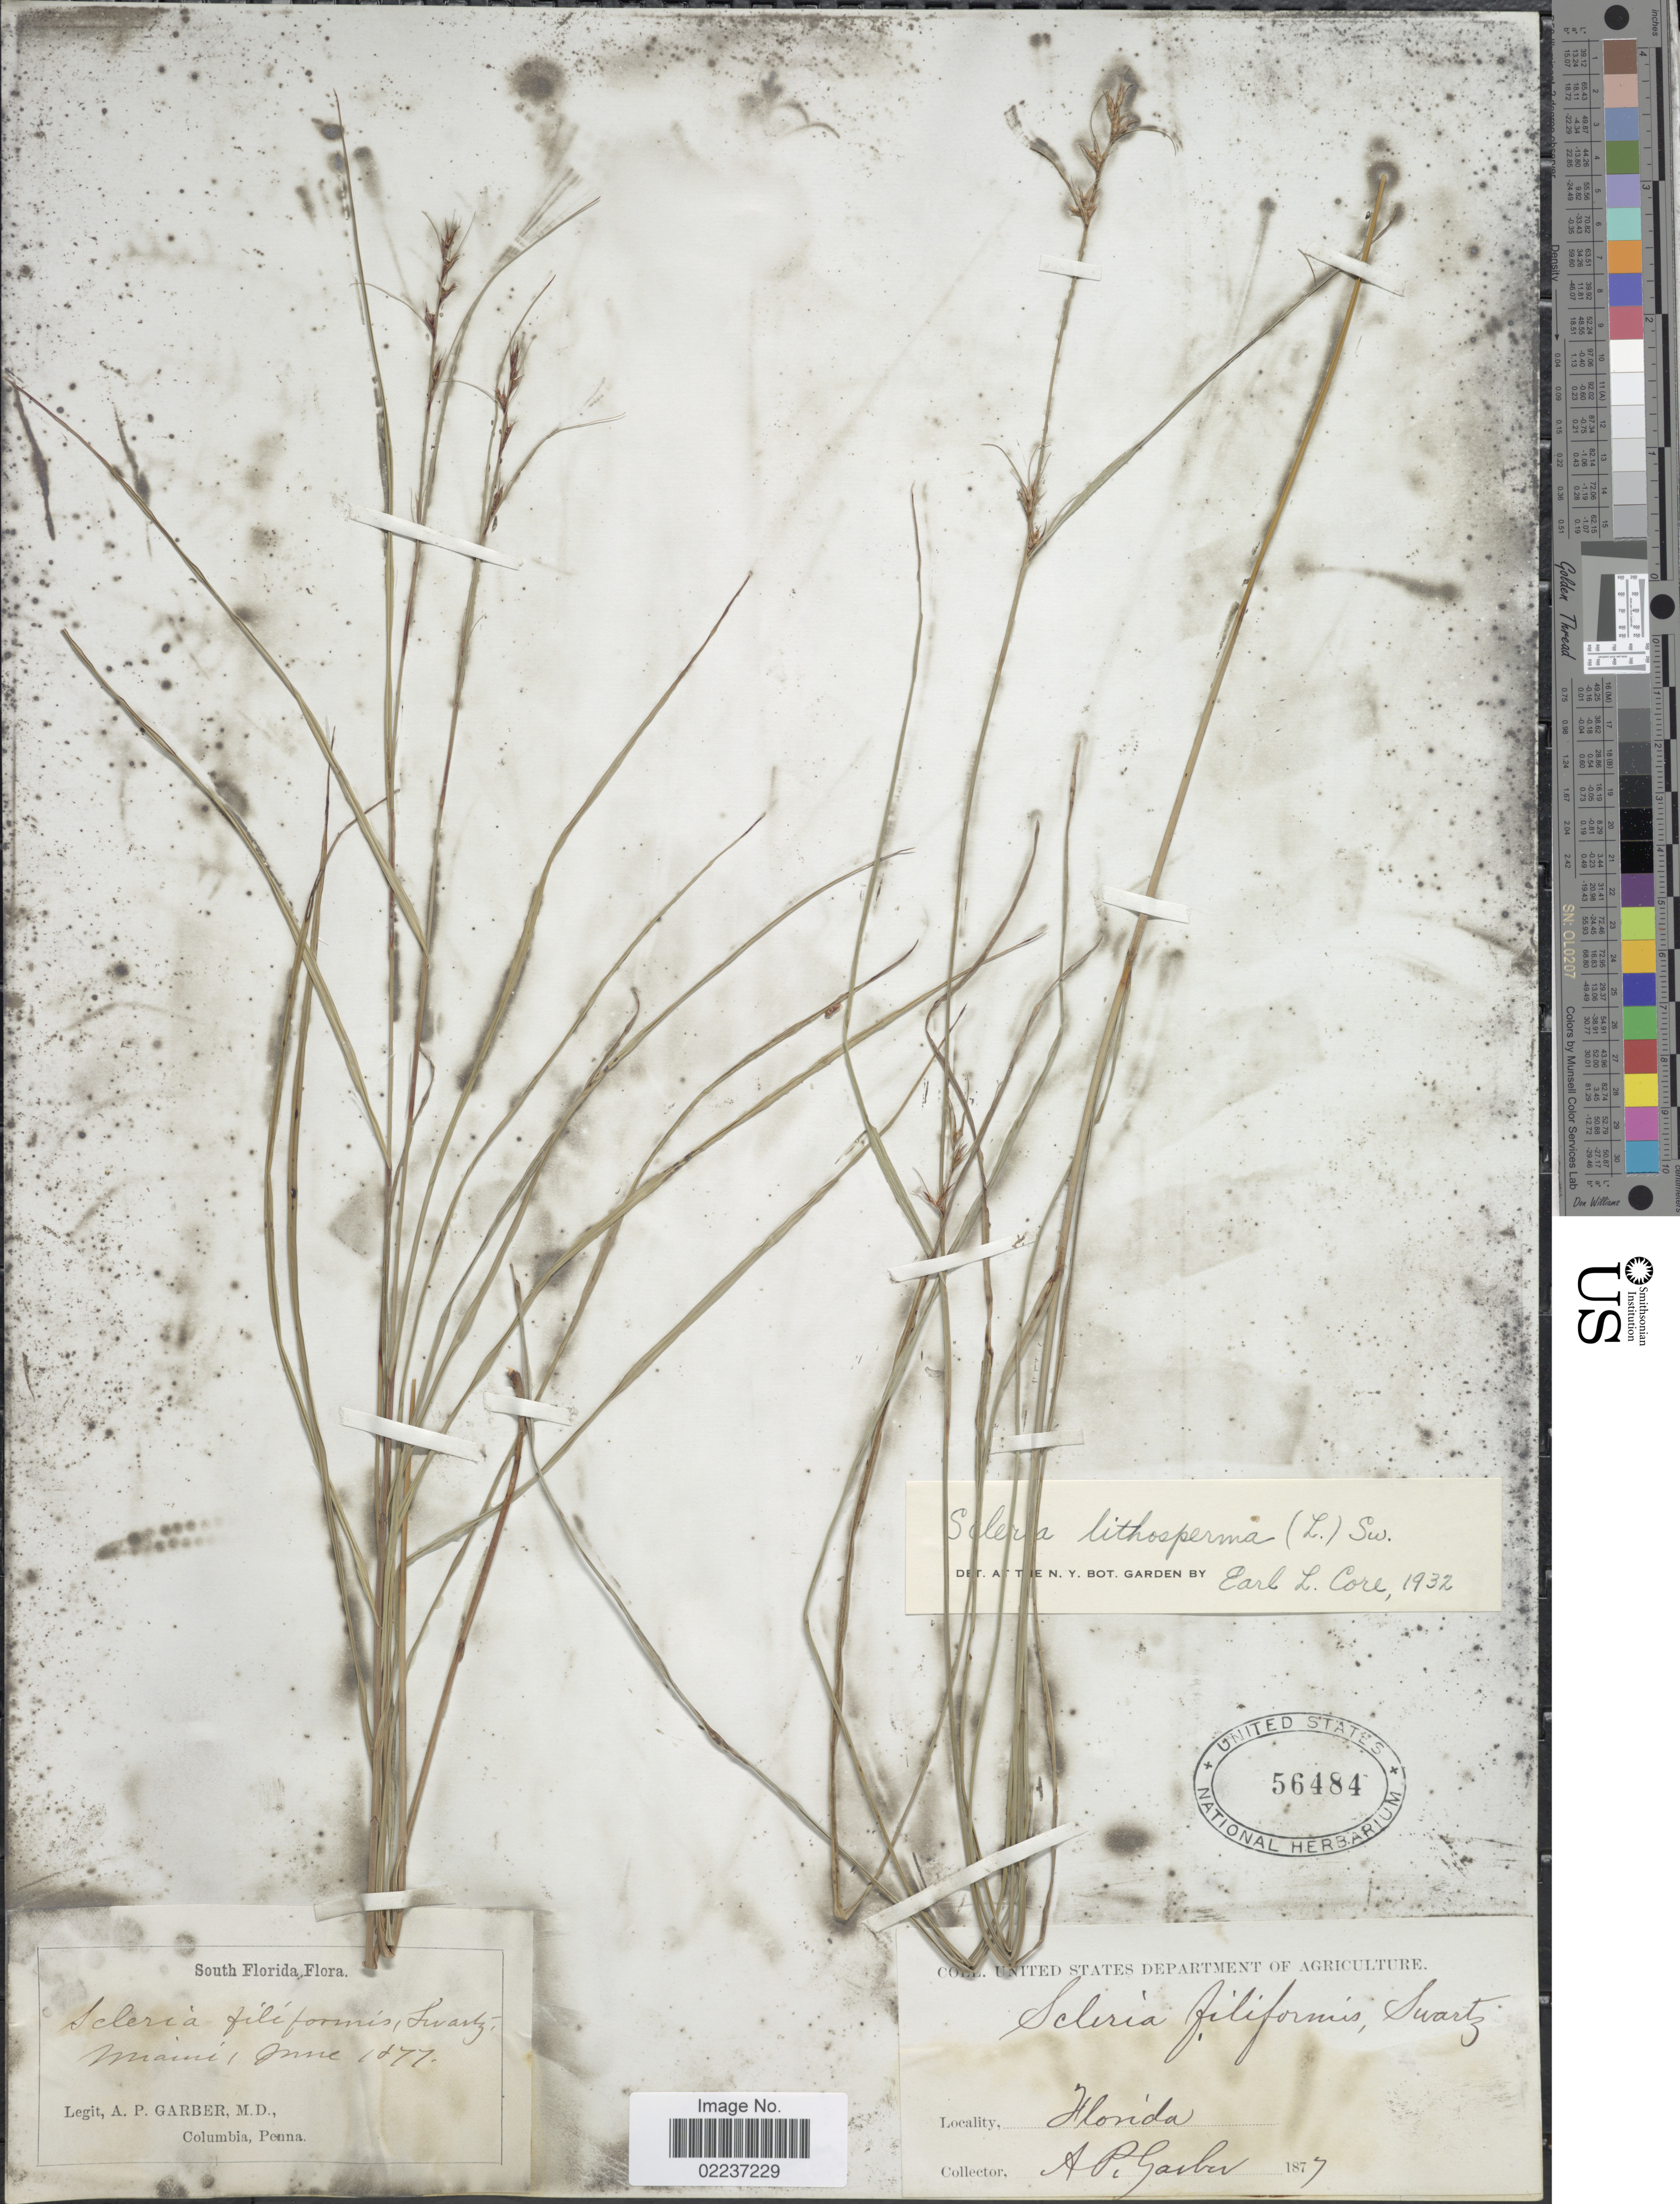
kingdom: Plantae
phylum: Tracheophyta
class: Liliopsida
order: Poales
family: Cyperaceae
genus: Scleria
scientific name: Scleria lithosperma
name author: (L.) Sw.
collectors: A. P. Garber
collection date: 1877-06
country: United States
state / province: Florida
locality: Miami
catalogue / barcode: US 56484